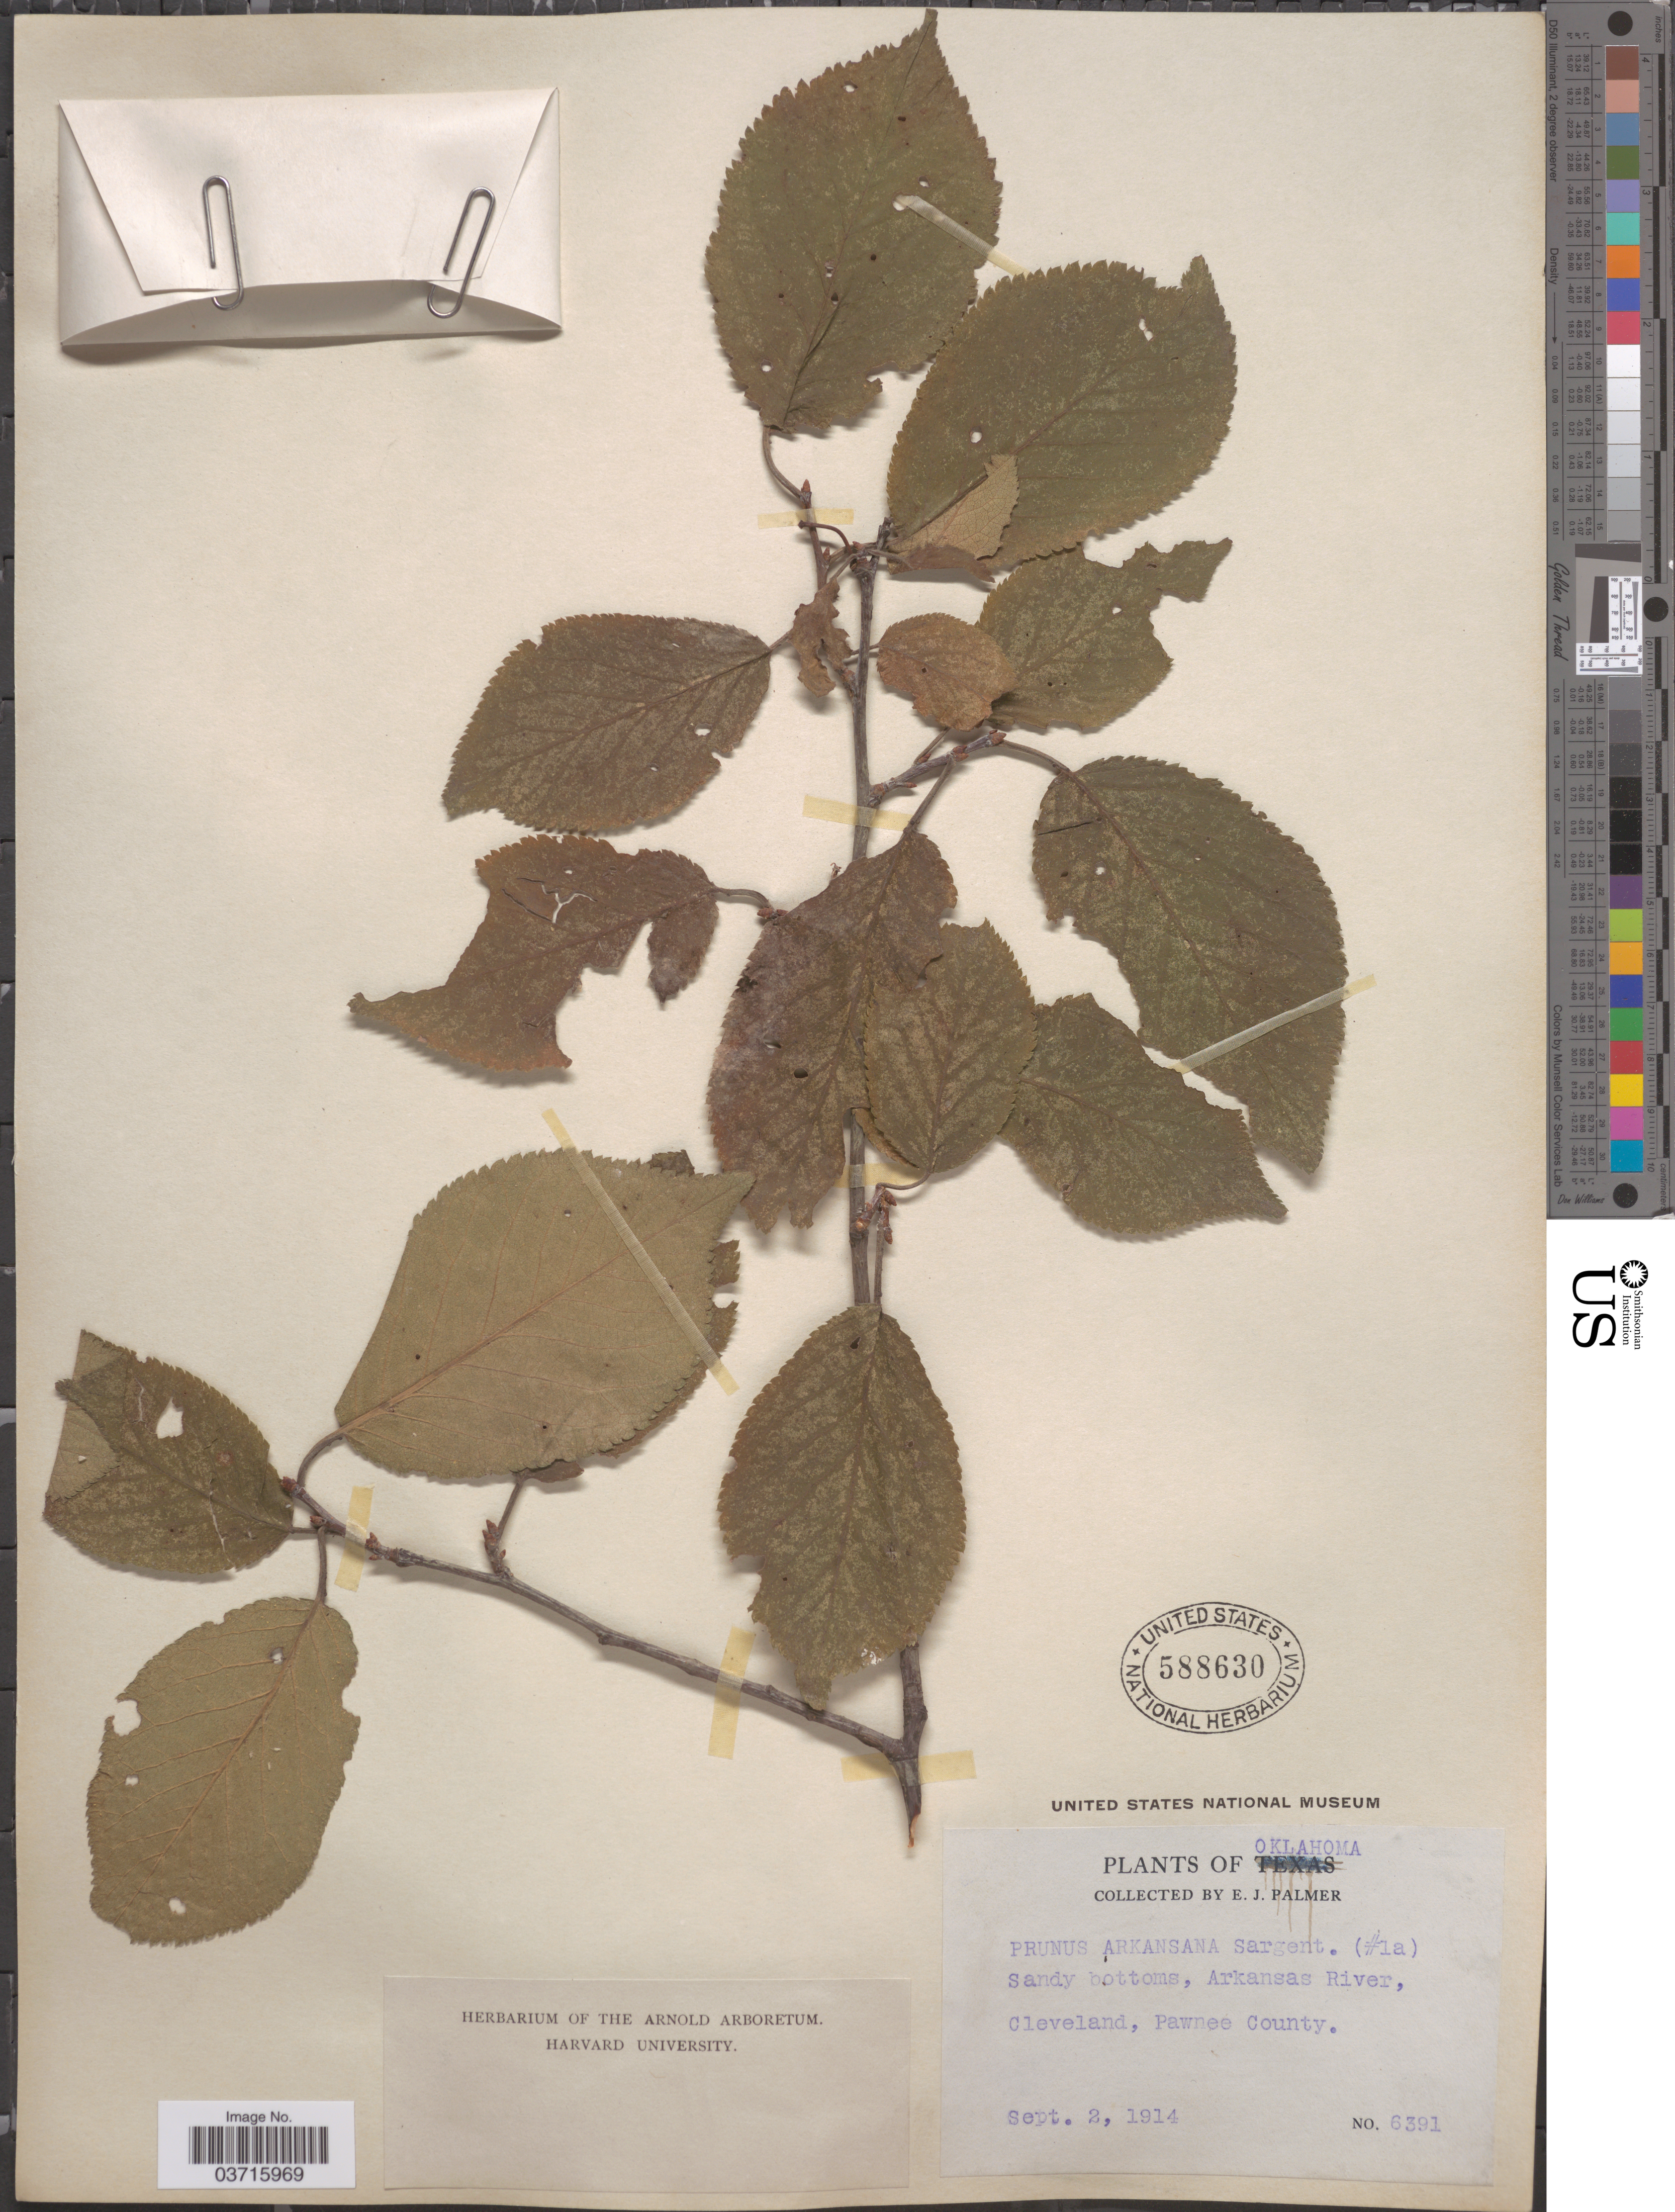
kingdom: Plantae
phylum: Tracheophyta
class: Magnoliopsida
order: Rosales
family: Rosaceae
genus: Prunus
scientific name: Prunus mexicana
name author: S. Watson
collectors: E. J. Palmer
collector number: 6391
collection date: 1914-09-02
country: United States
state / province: Oklahoma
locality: Sandy bottoms, Arkansas River, Cleveland, Pawnee County.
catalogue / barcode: US 588630